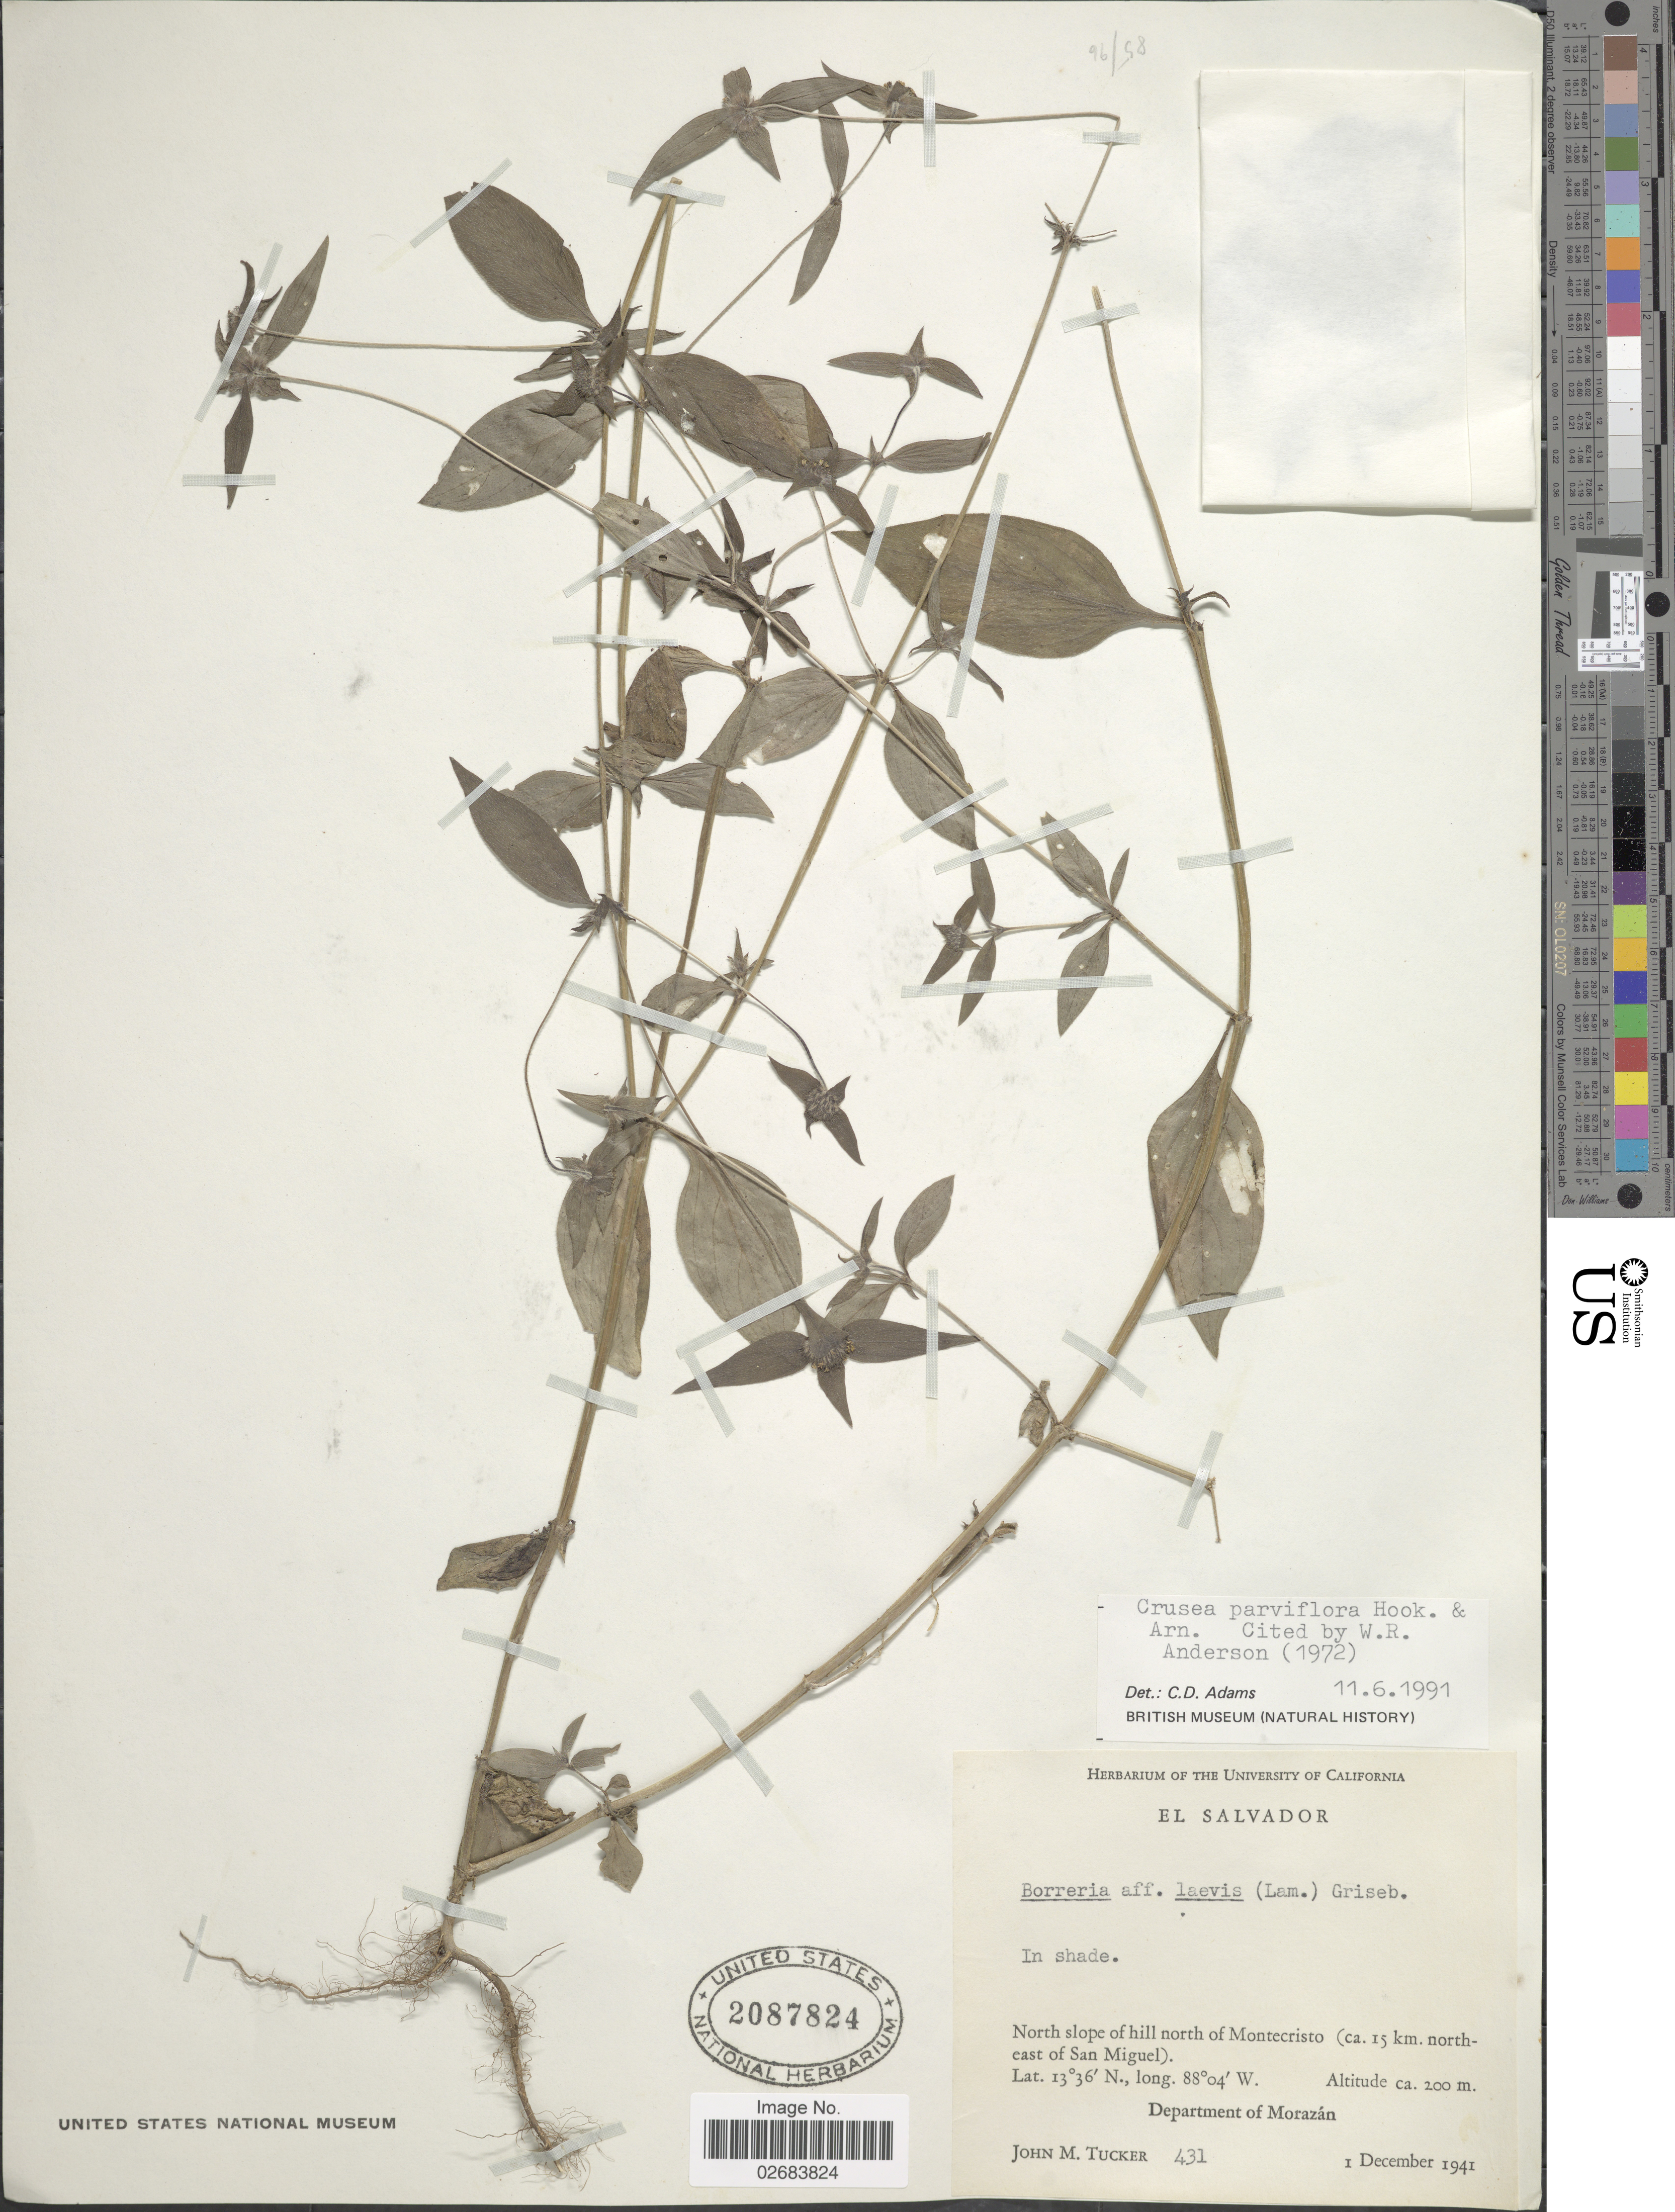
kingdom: Plantae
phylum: Tracheophyta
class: Magnoliopsida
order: Gentianales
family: Rubiaceae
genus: Crusea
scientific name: Crusea parviflora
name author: Hook. & Arn.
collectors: J. M. Tucker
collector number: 431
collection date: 1941-12-01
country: El Salvador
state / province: Morazan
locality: North slope of hill north of Montecristo (ca. 15 km. north-east of San Miguel).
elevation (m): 200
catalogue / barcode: US 2087824